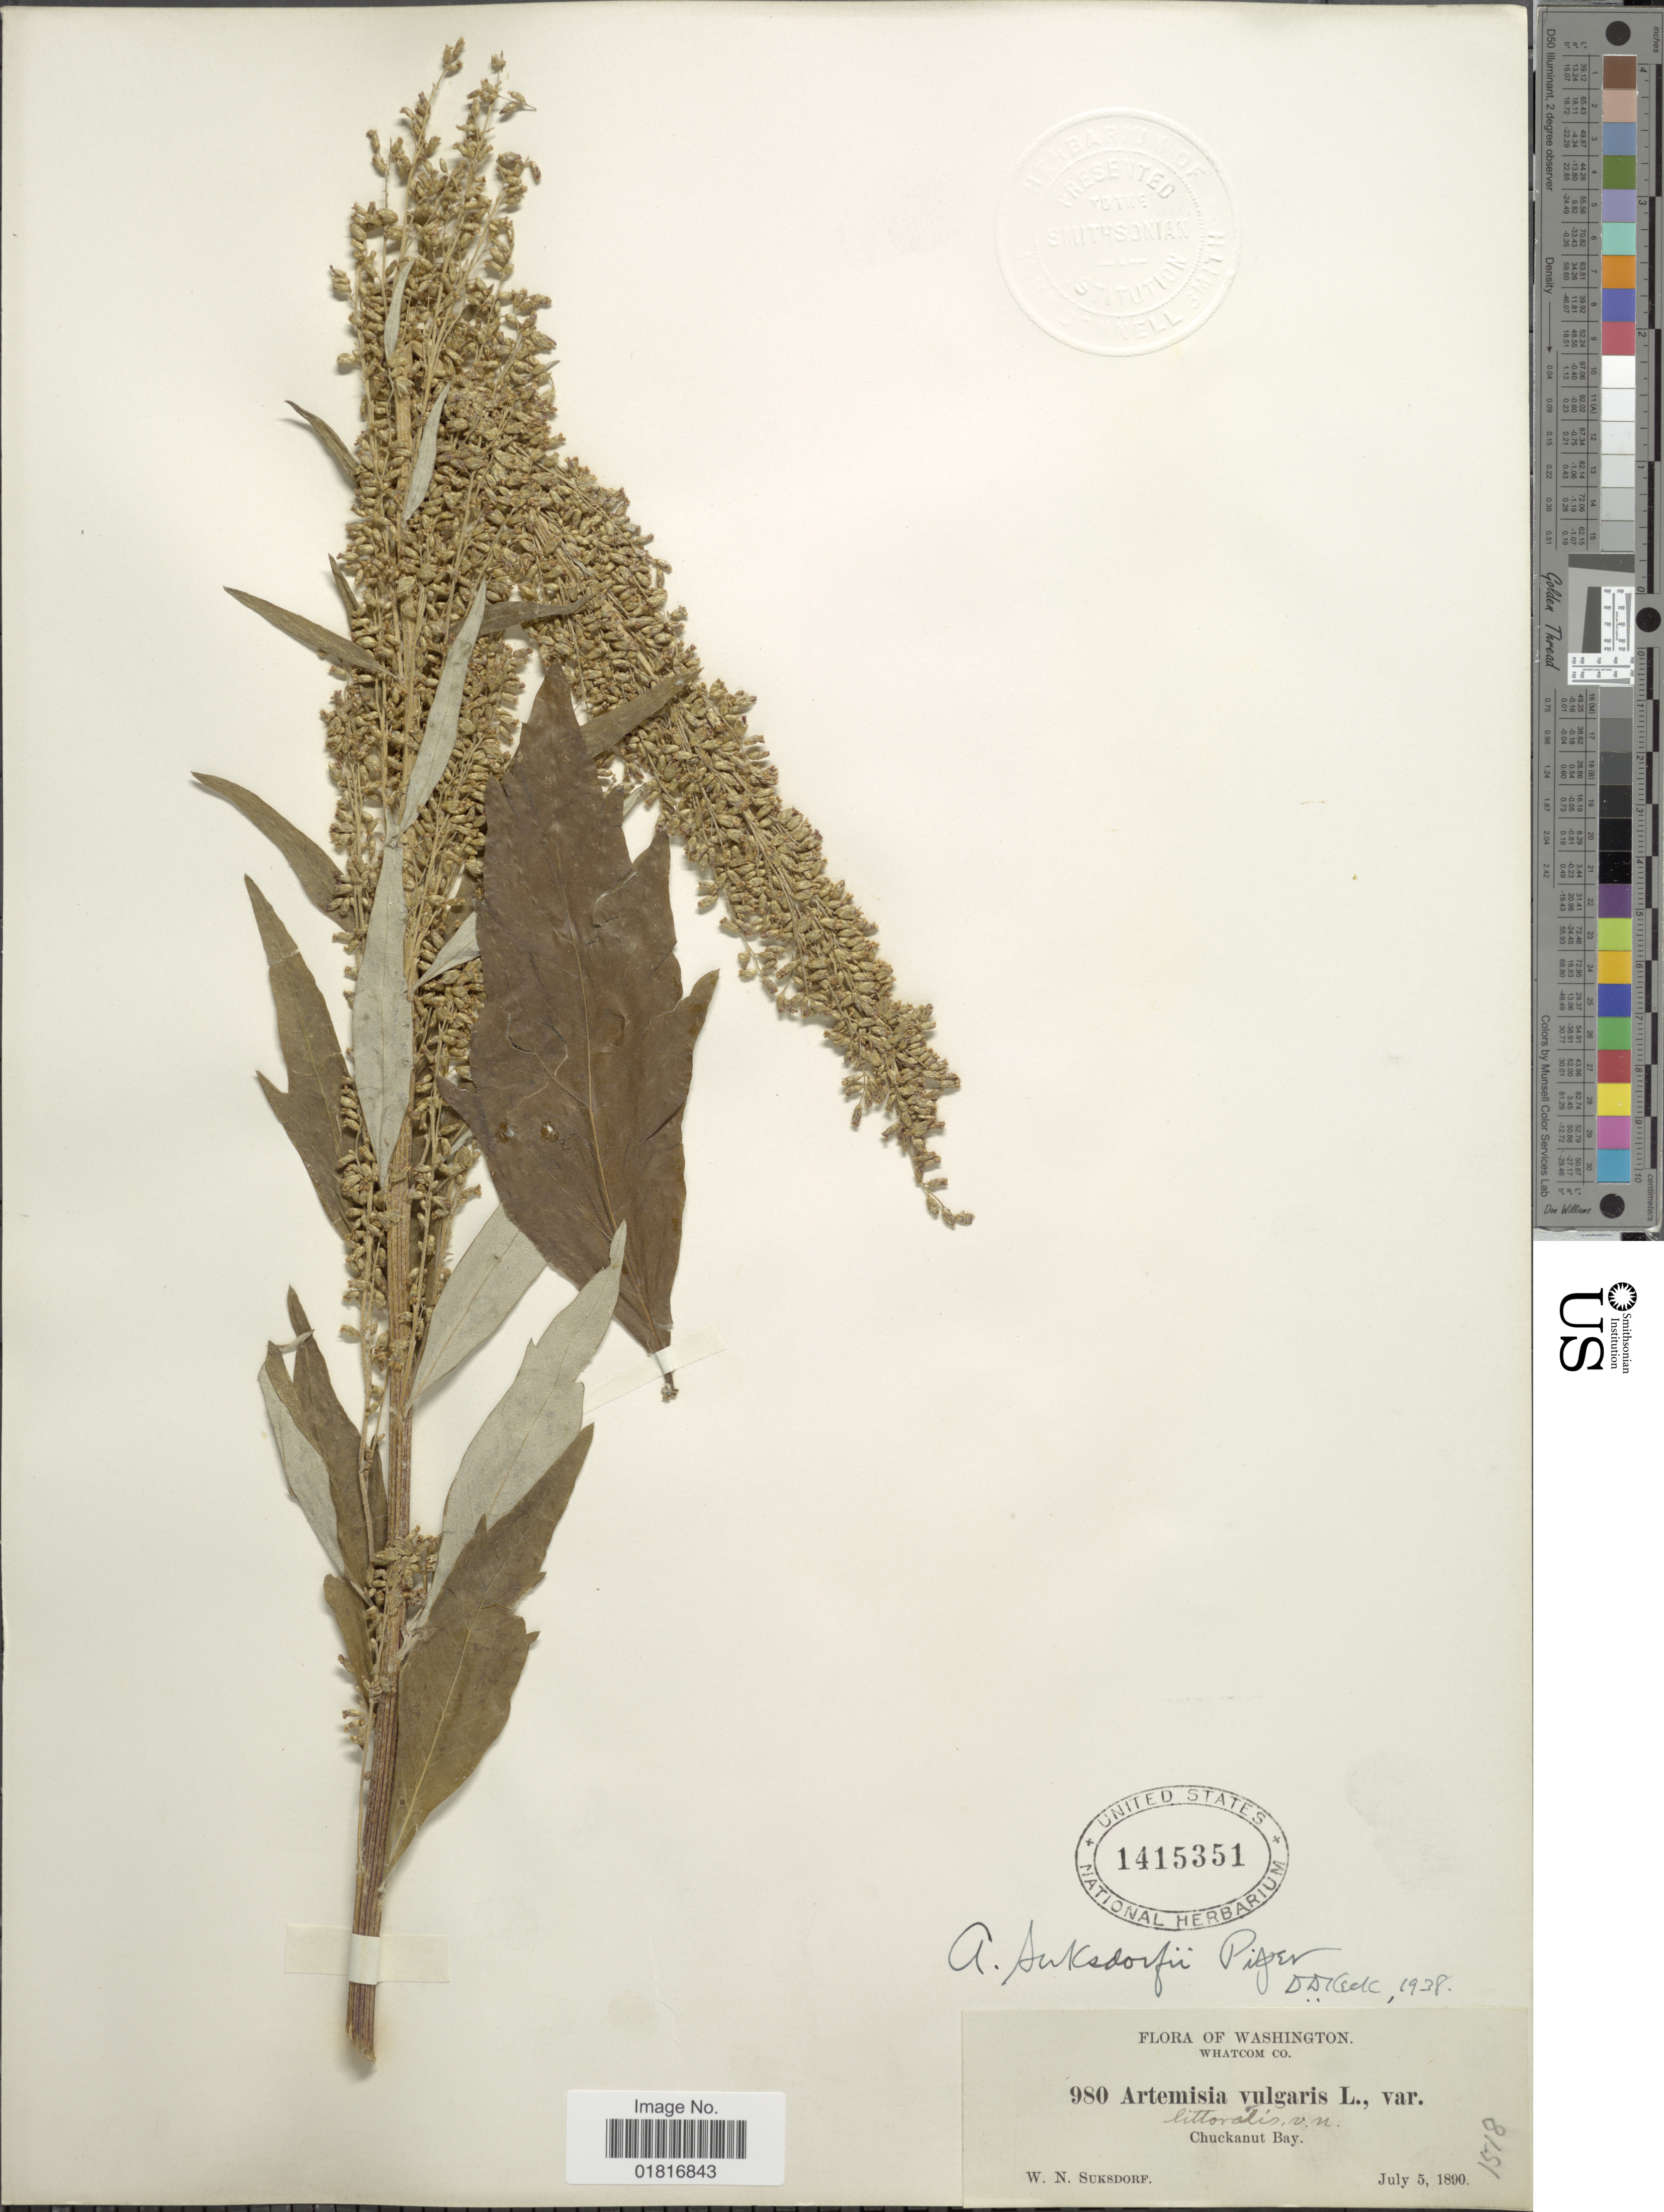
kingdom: Plantae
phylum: Tracheophyta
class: Magnoliopsida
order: Asterales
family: Asteraceae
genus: Artemisia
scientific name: Artemisia suksdorfii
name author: Piper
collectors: W. N. Suksdorf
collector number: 980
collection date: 1890-07-05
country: United States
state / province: Washington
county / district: Whitman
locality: Whatcom Co, Chuckanut Bay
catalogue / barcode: US 1415351